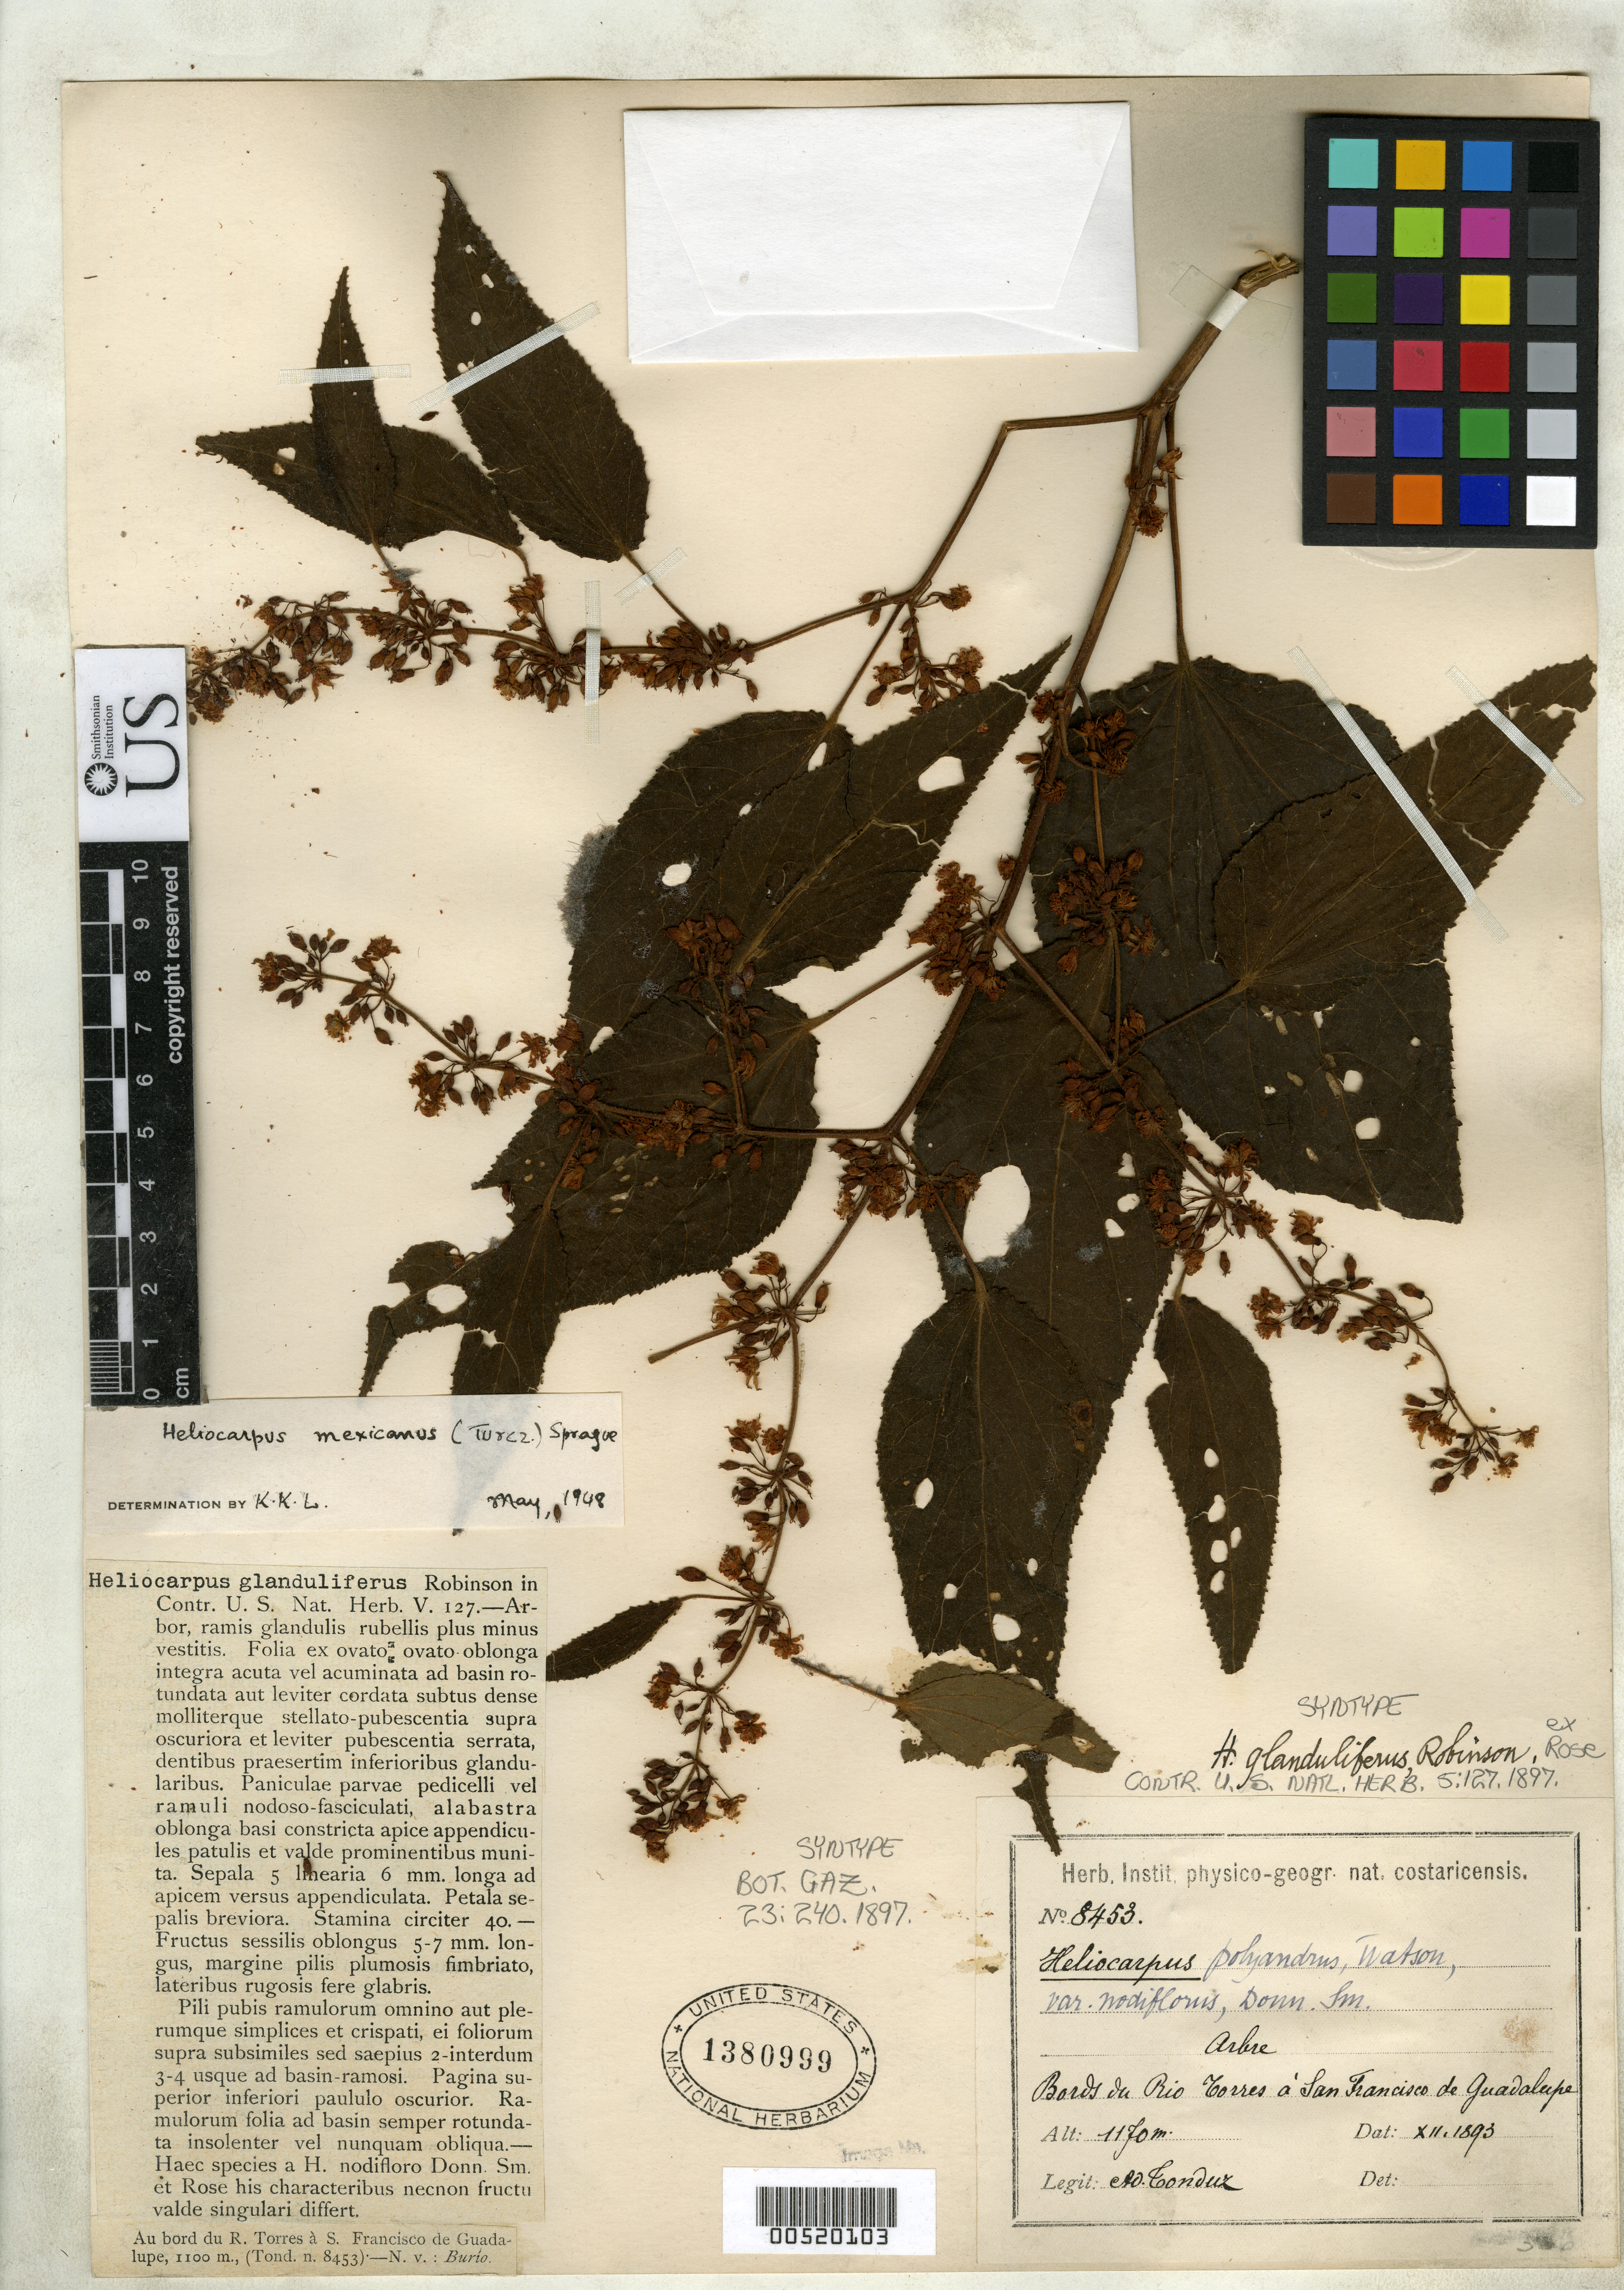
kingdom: Plantae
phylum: Tracheophyta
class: Magnoliopsida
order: Malvales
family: Malvaceae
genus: Heliocarpus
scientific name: Heliocarpus glandulifer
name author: B.L. Rob. ex Rose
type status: Syntype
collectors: A. Tonduz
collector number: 8453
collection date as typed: Dec 1893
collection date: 1893-12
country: Costa Rica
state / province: San José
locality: Bords du Rio Torres, San Francisco de Guadalupe.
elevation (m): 1170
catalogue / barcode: US 1380999